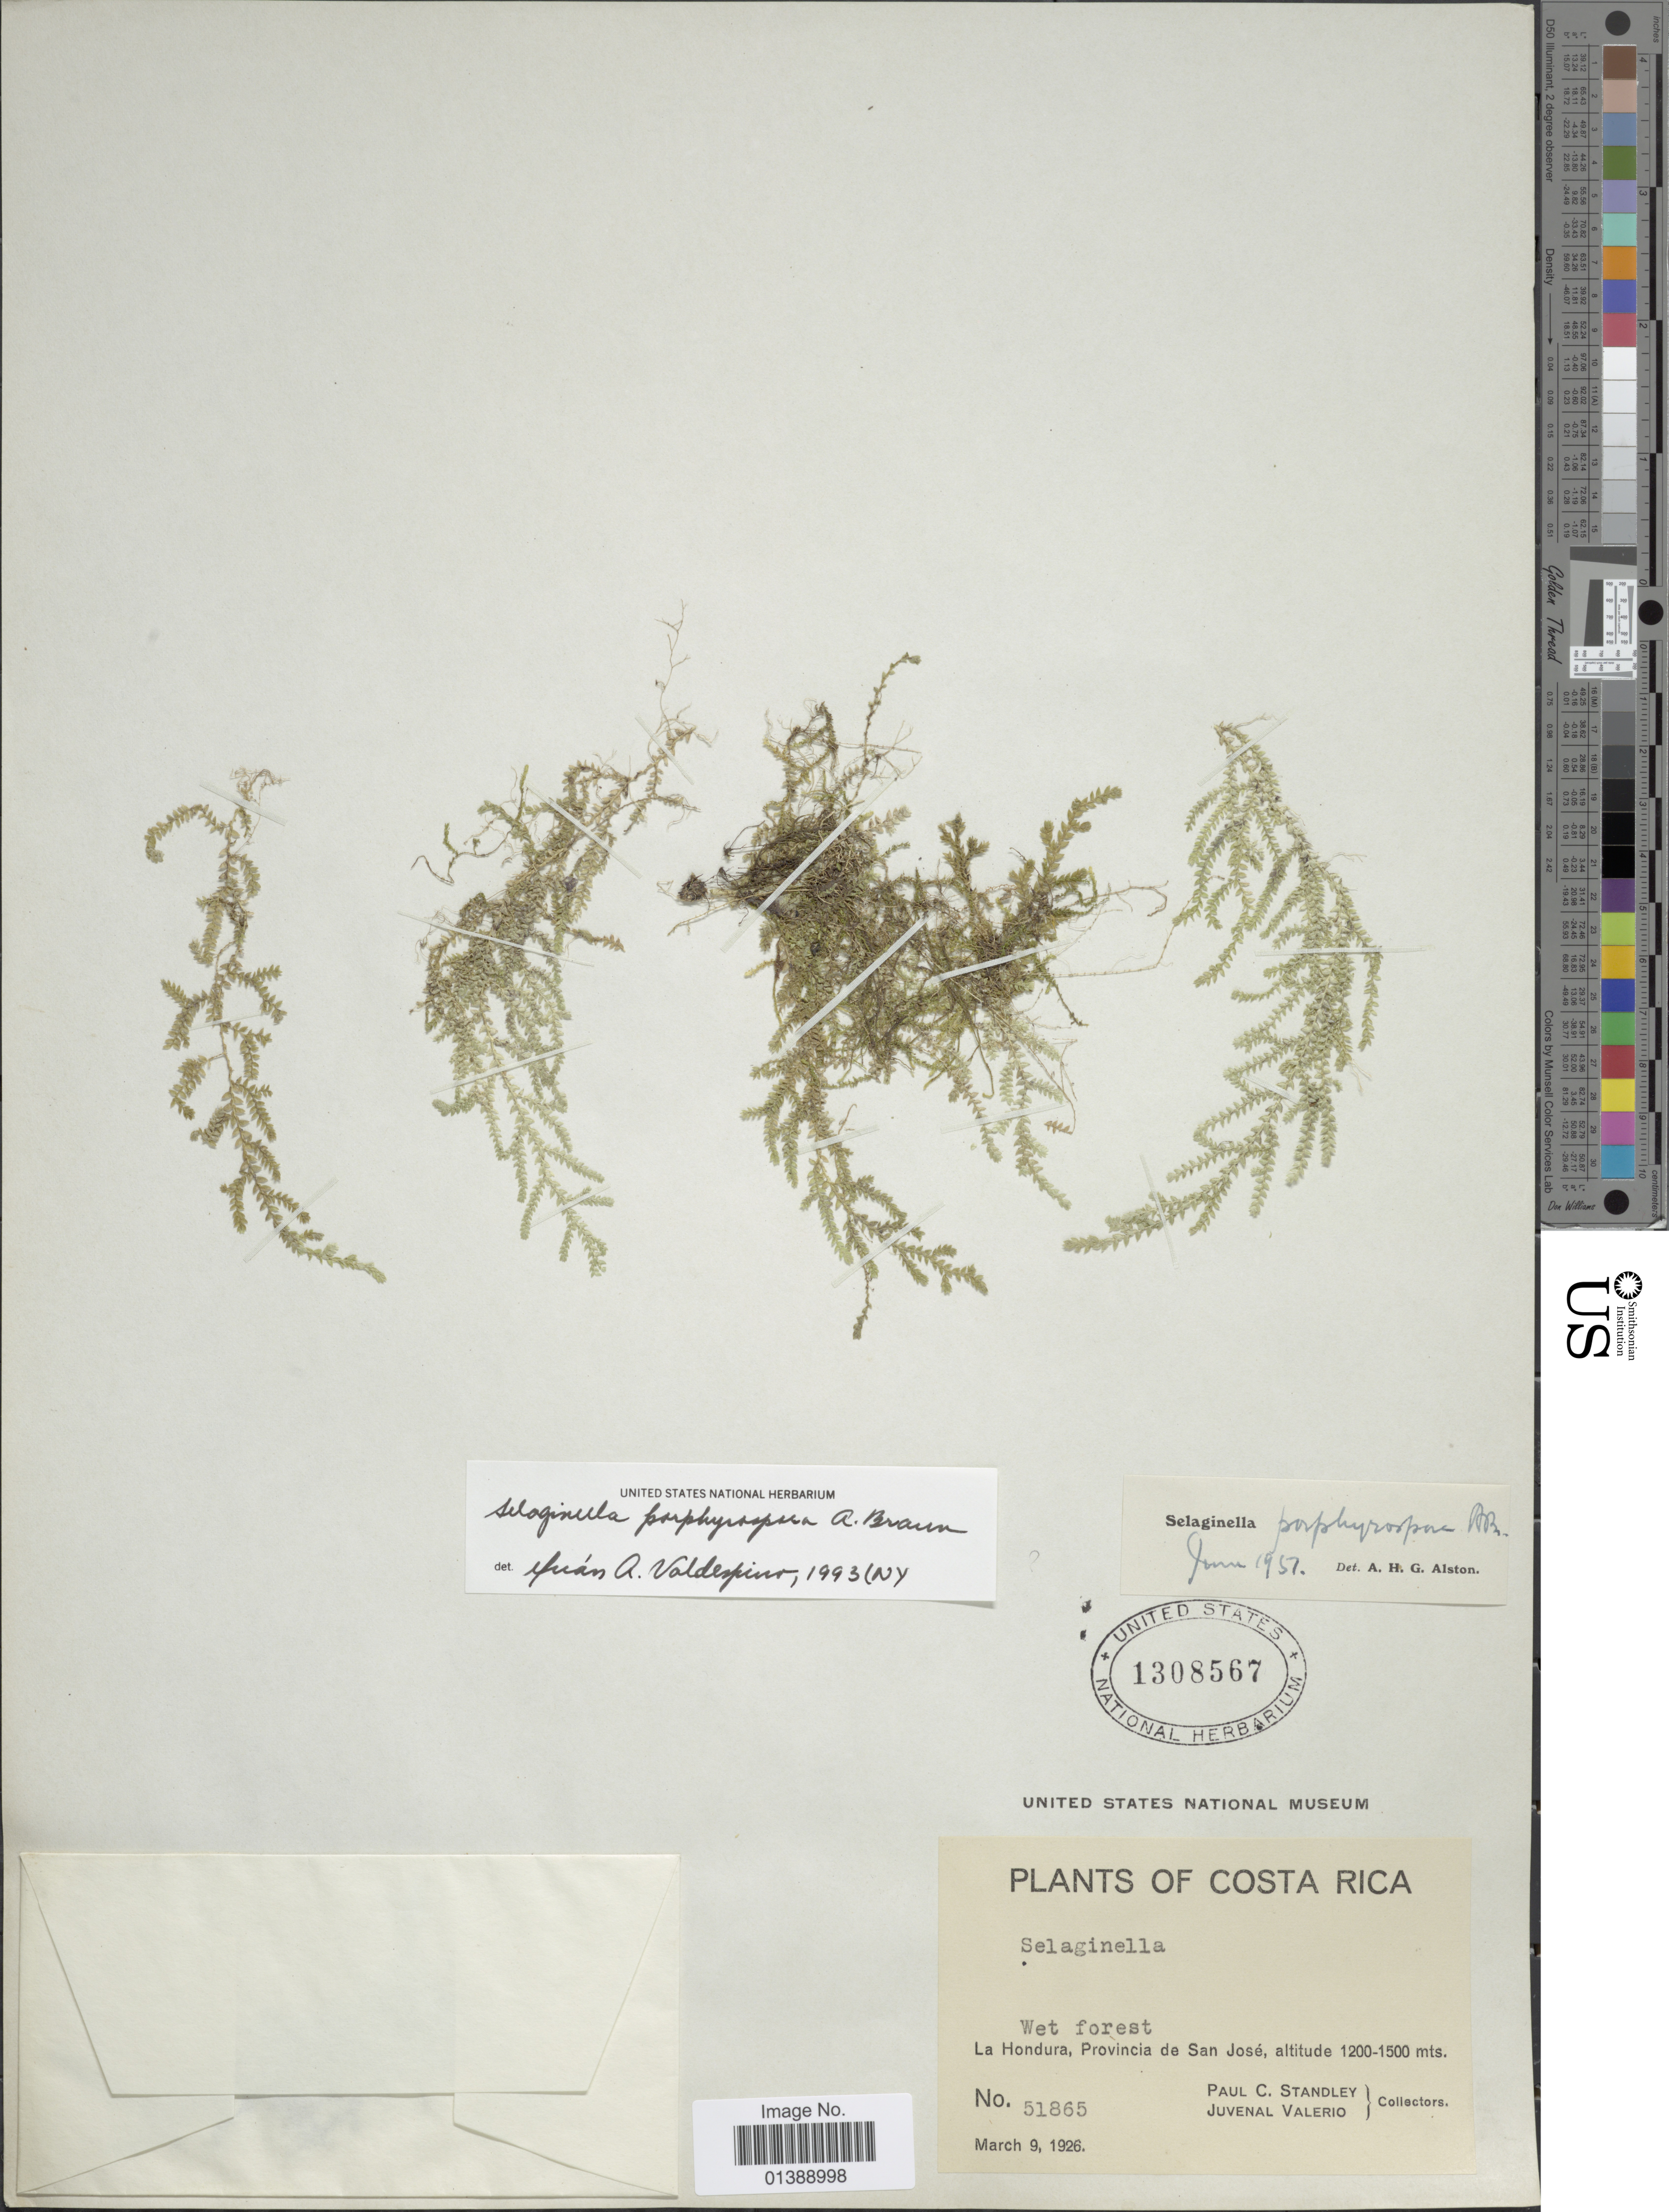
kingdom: Plantae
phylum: Tracheophyta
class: Lycopodiopsida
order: Selaginellales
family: Selaginellaceae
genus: Selaginella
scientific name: Selaginella porphyrospora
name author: A. Braun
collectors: P. C. Standley & J. Valerio R.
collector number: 51865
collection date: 1926-03-09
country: Costa Rica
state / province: San José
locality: La Hondura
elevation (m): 1200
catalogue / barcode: US 1308567